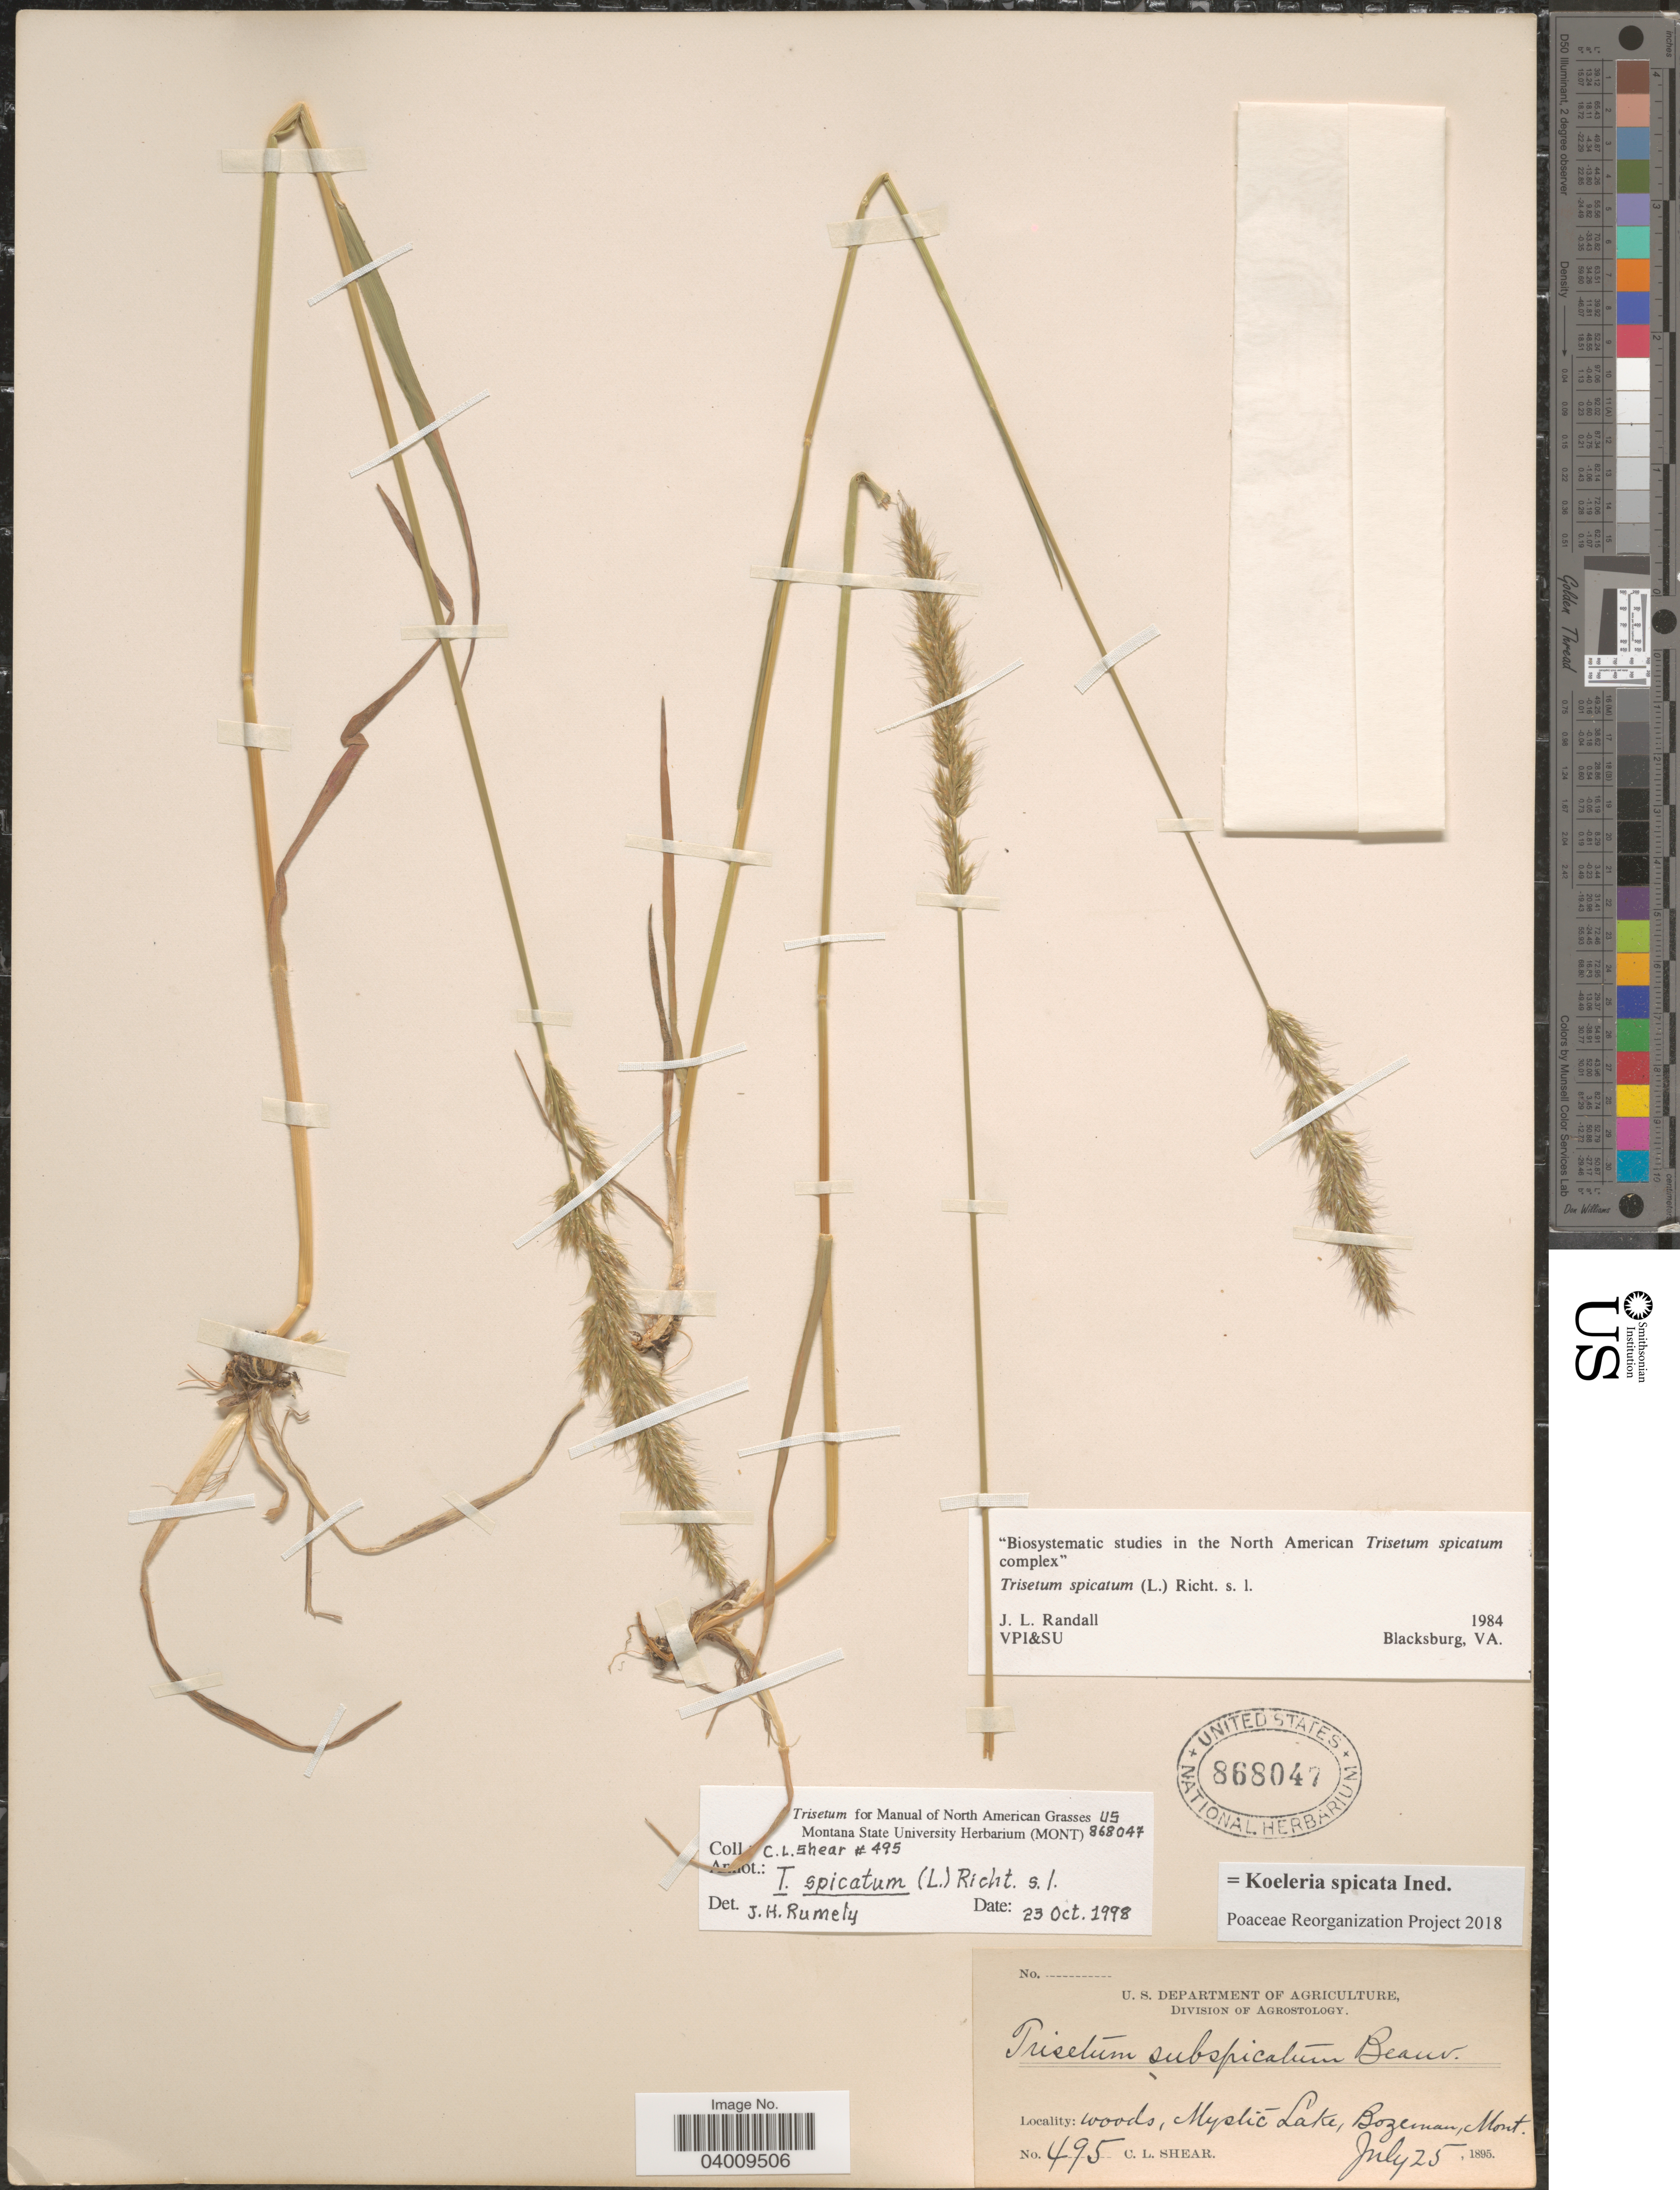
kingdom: Plantae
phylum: Tracheophyta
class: Liliopsida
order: Poales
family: Poaceae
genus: Koeleria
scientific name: Koeleria spicata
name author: (L.) Barberá et al.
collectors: C. L. Shear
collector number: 495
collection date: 1895-07-25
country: United States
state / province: Montana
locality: Mystic Lake, Bozeman.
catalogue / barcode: US 868047